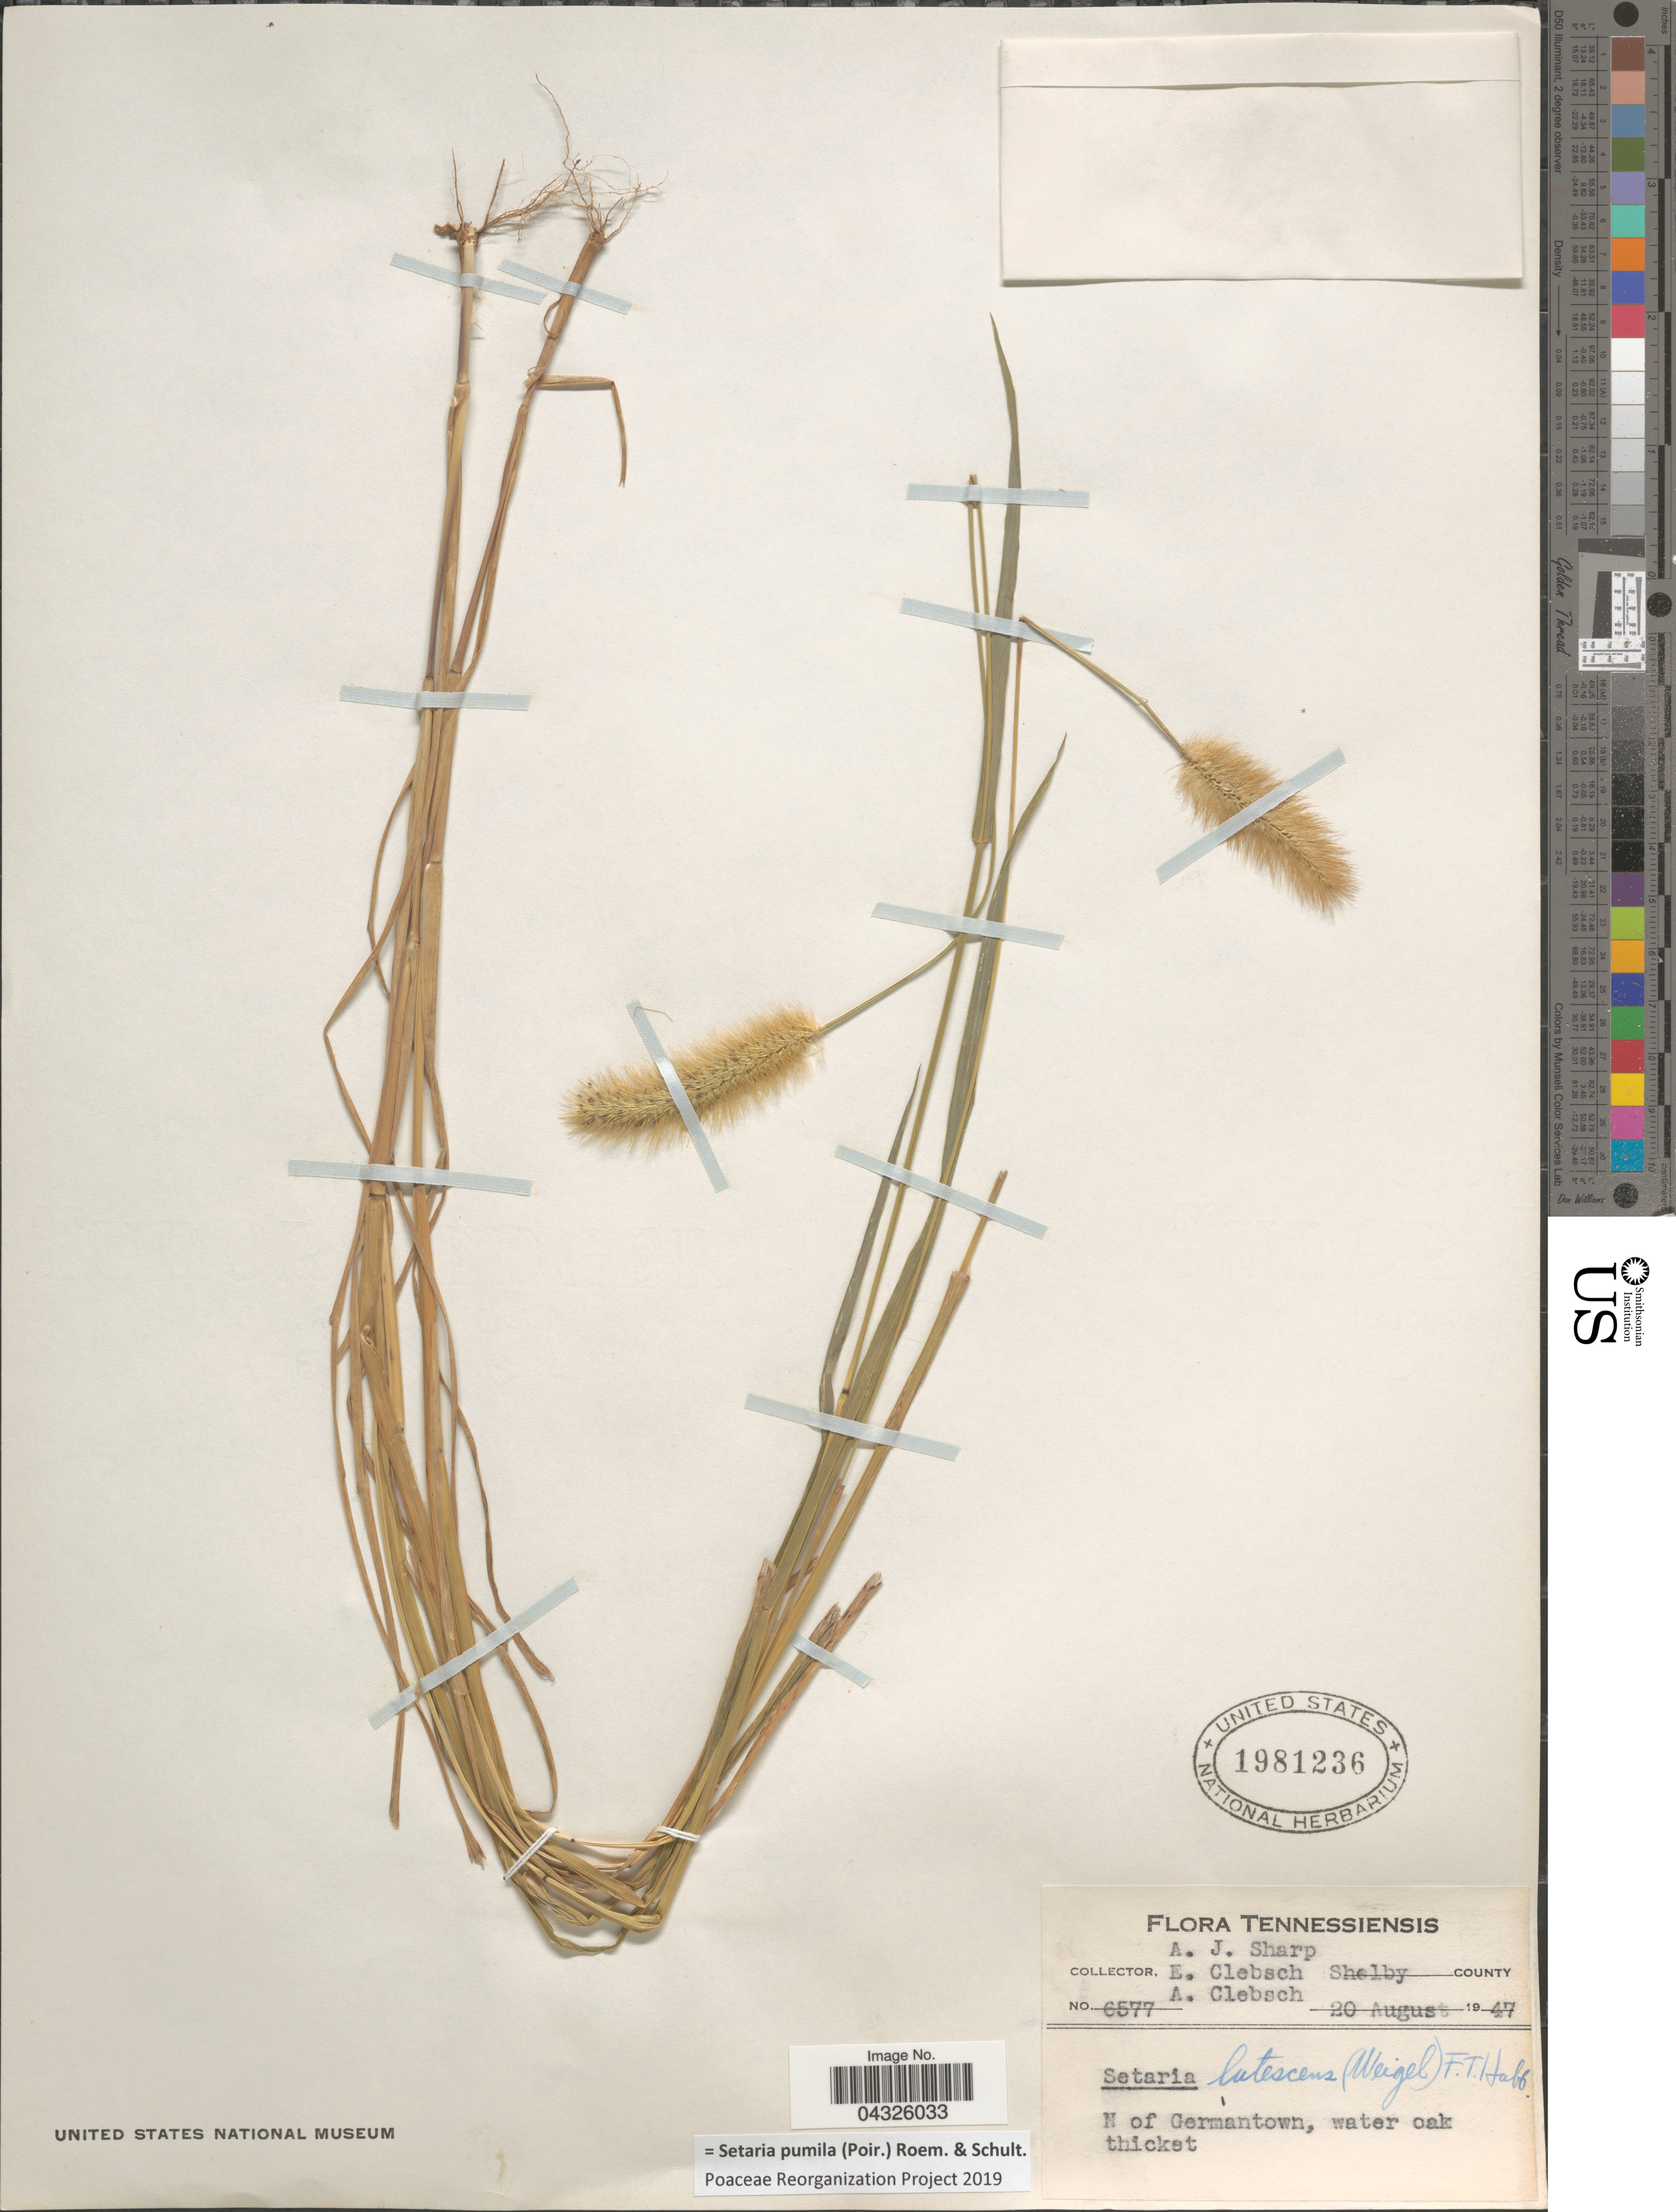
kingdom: Plantae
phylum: Tracheophyta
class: Liliopsida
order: Poales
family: Poaceae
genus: Setaria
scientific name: Setaria pumila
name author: (Poir.) Roem. & Schult.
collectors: A. J. Sharp, E. Clebsch & A. Clebsch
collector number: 6577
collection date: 1947-08-20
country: United States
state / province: Tennessee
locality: Shelby County. N of Germantown, water oak thicket.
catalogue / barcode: US 1981236